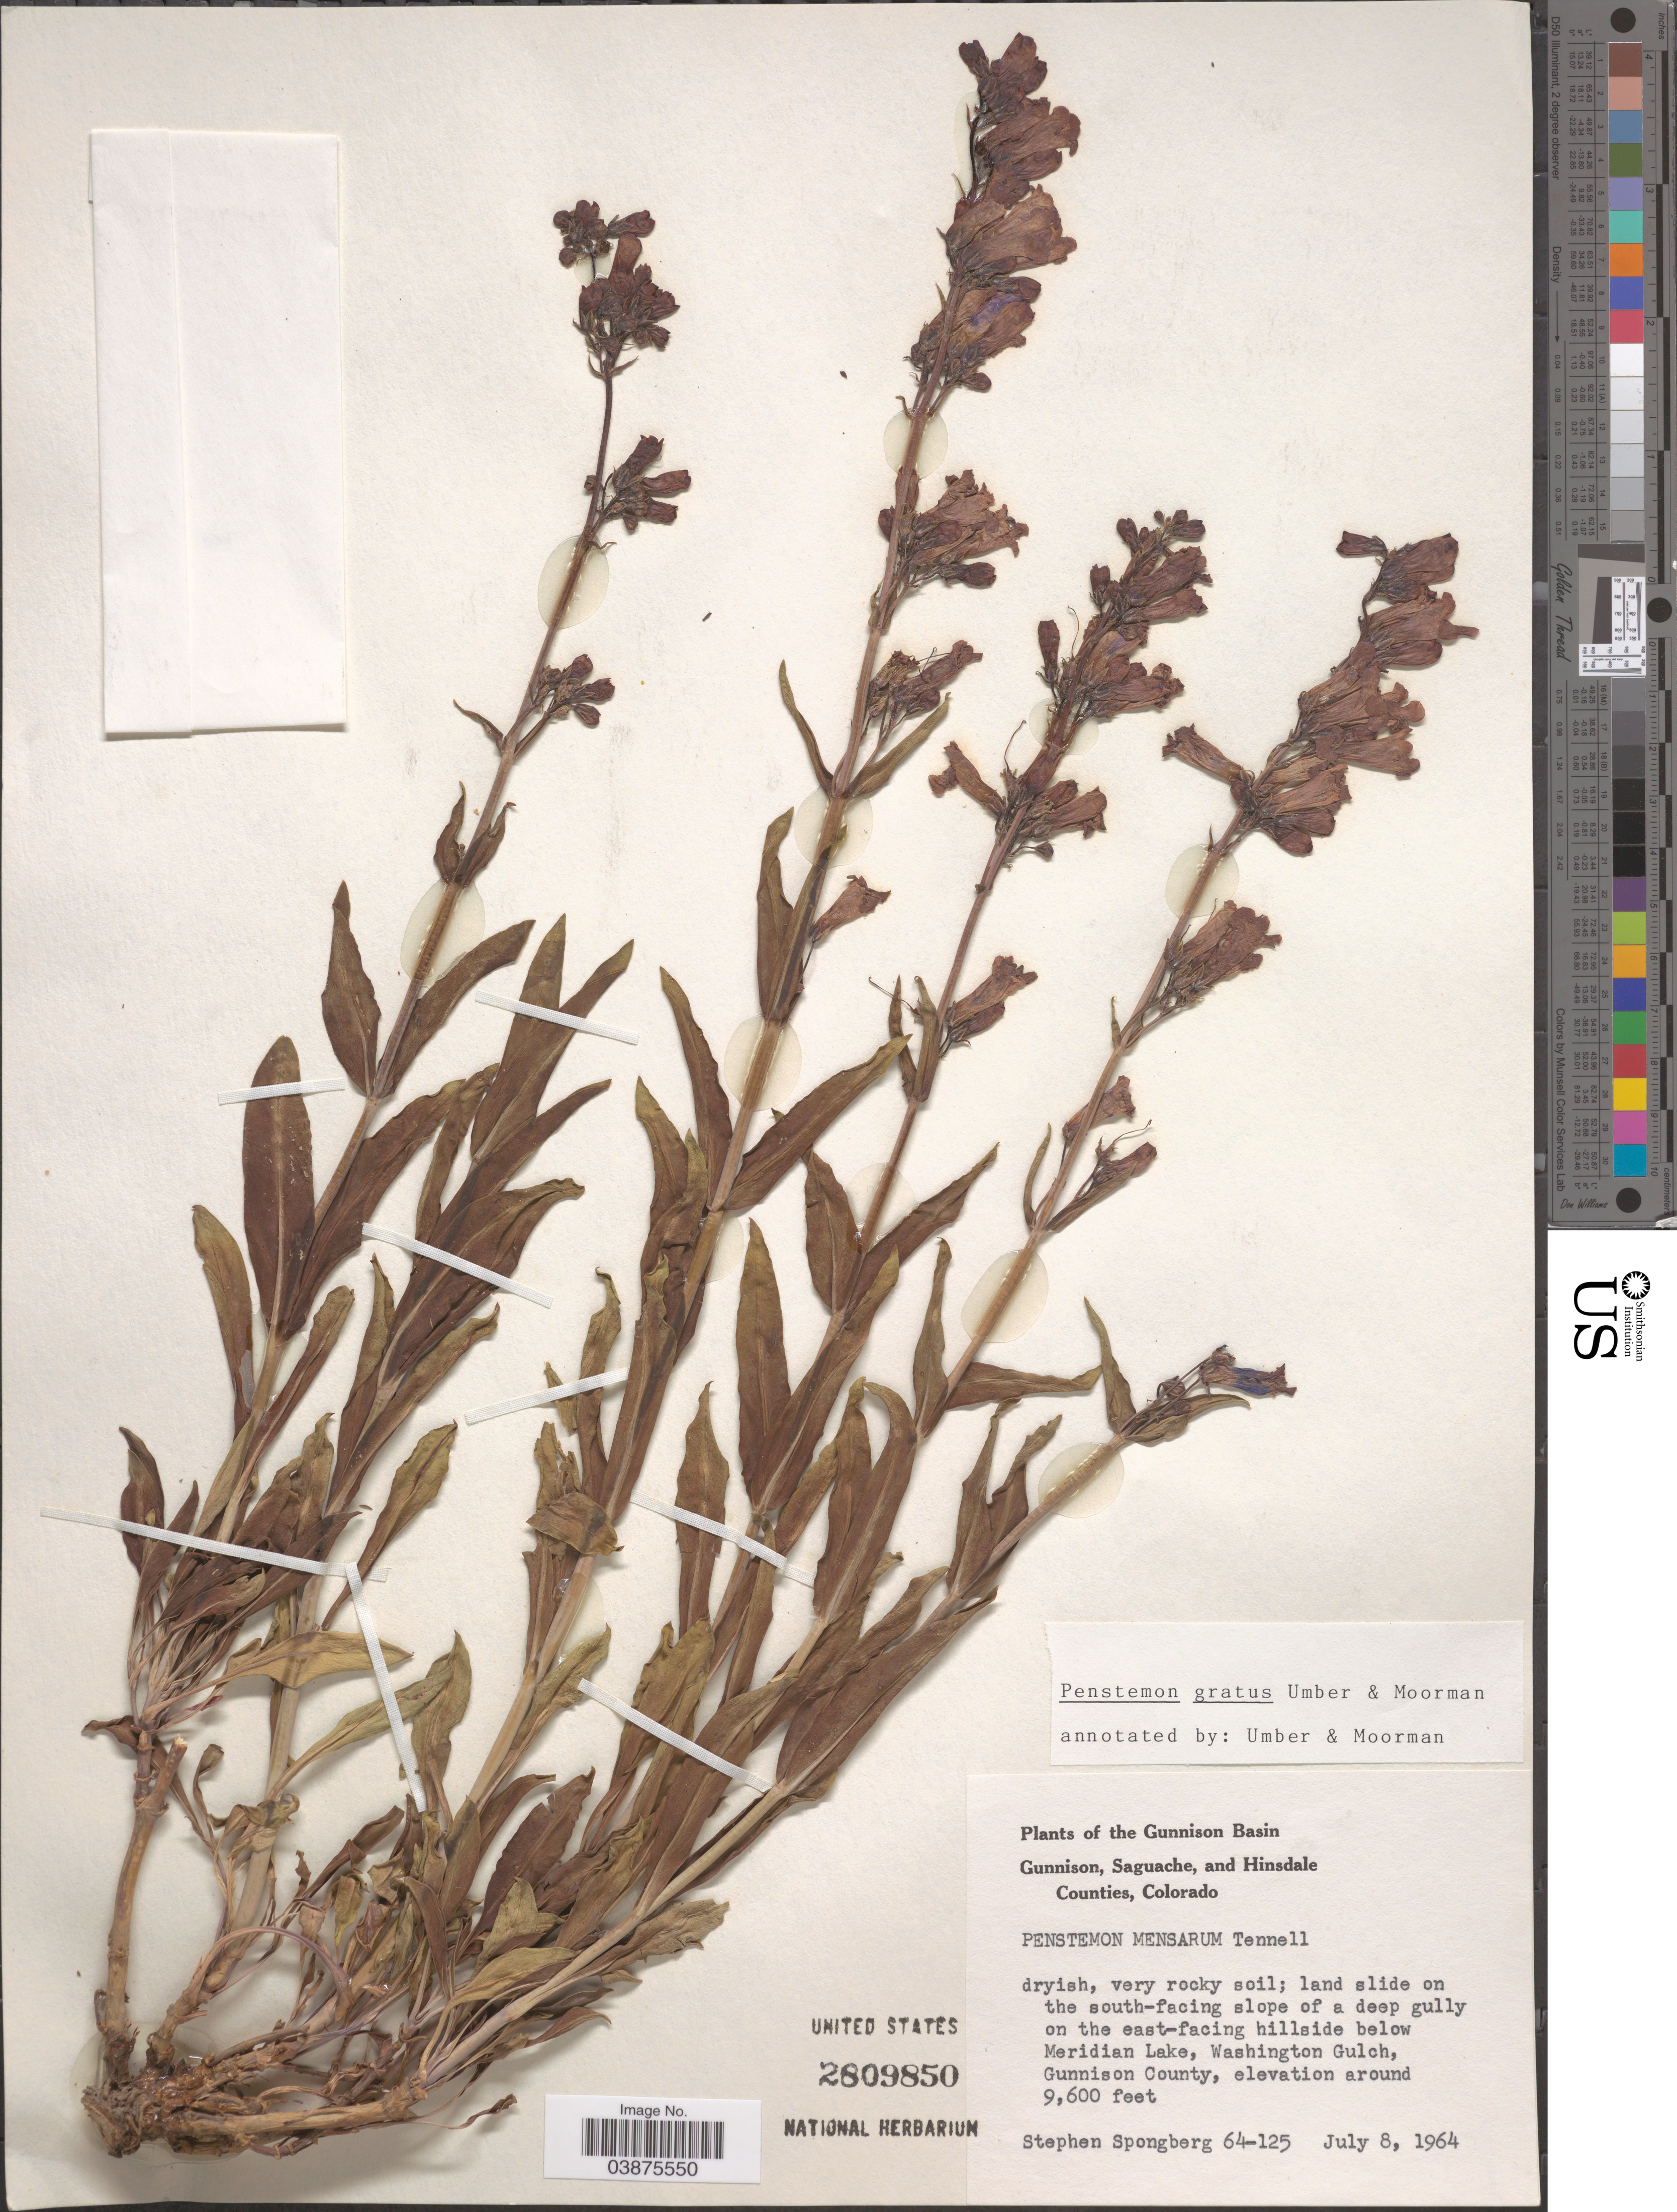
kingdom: Plantae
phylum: Tracheophyta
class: Magnoliopsida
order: Lamiales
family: Plantaginaceae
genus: Penstemon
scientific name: Penstemon mensarum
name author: Pennell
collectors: S. A.Spongberg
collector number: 64-125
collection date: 1964-07-08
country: United States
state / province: Colorado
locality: The Gunnison Basin. On the south-facing slope of a deep gully on the east-facing hillside below Meridian Lake, Washington Gulch, Gunnison County.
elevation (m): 2926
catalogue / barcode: US 2809850